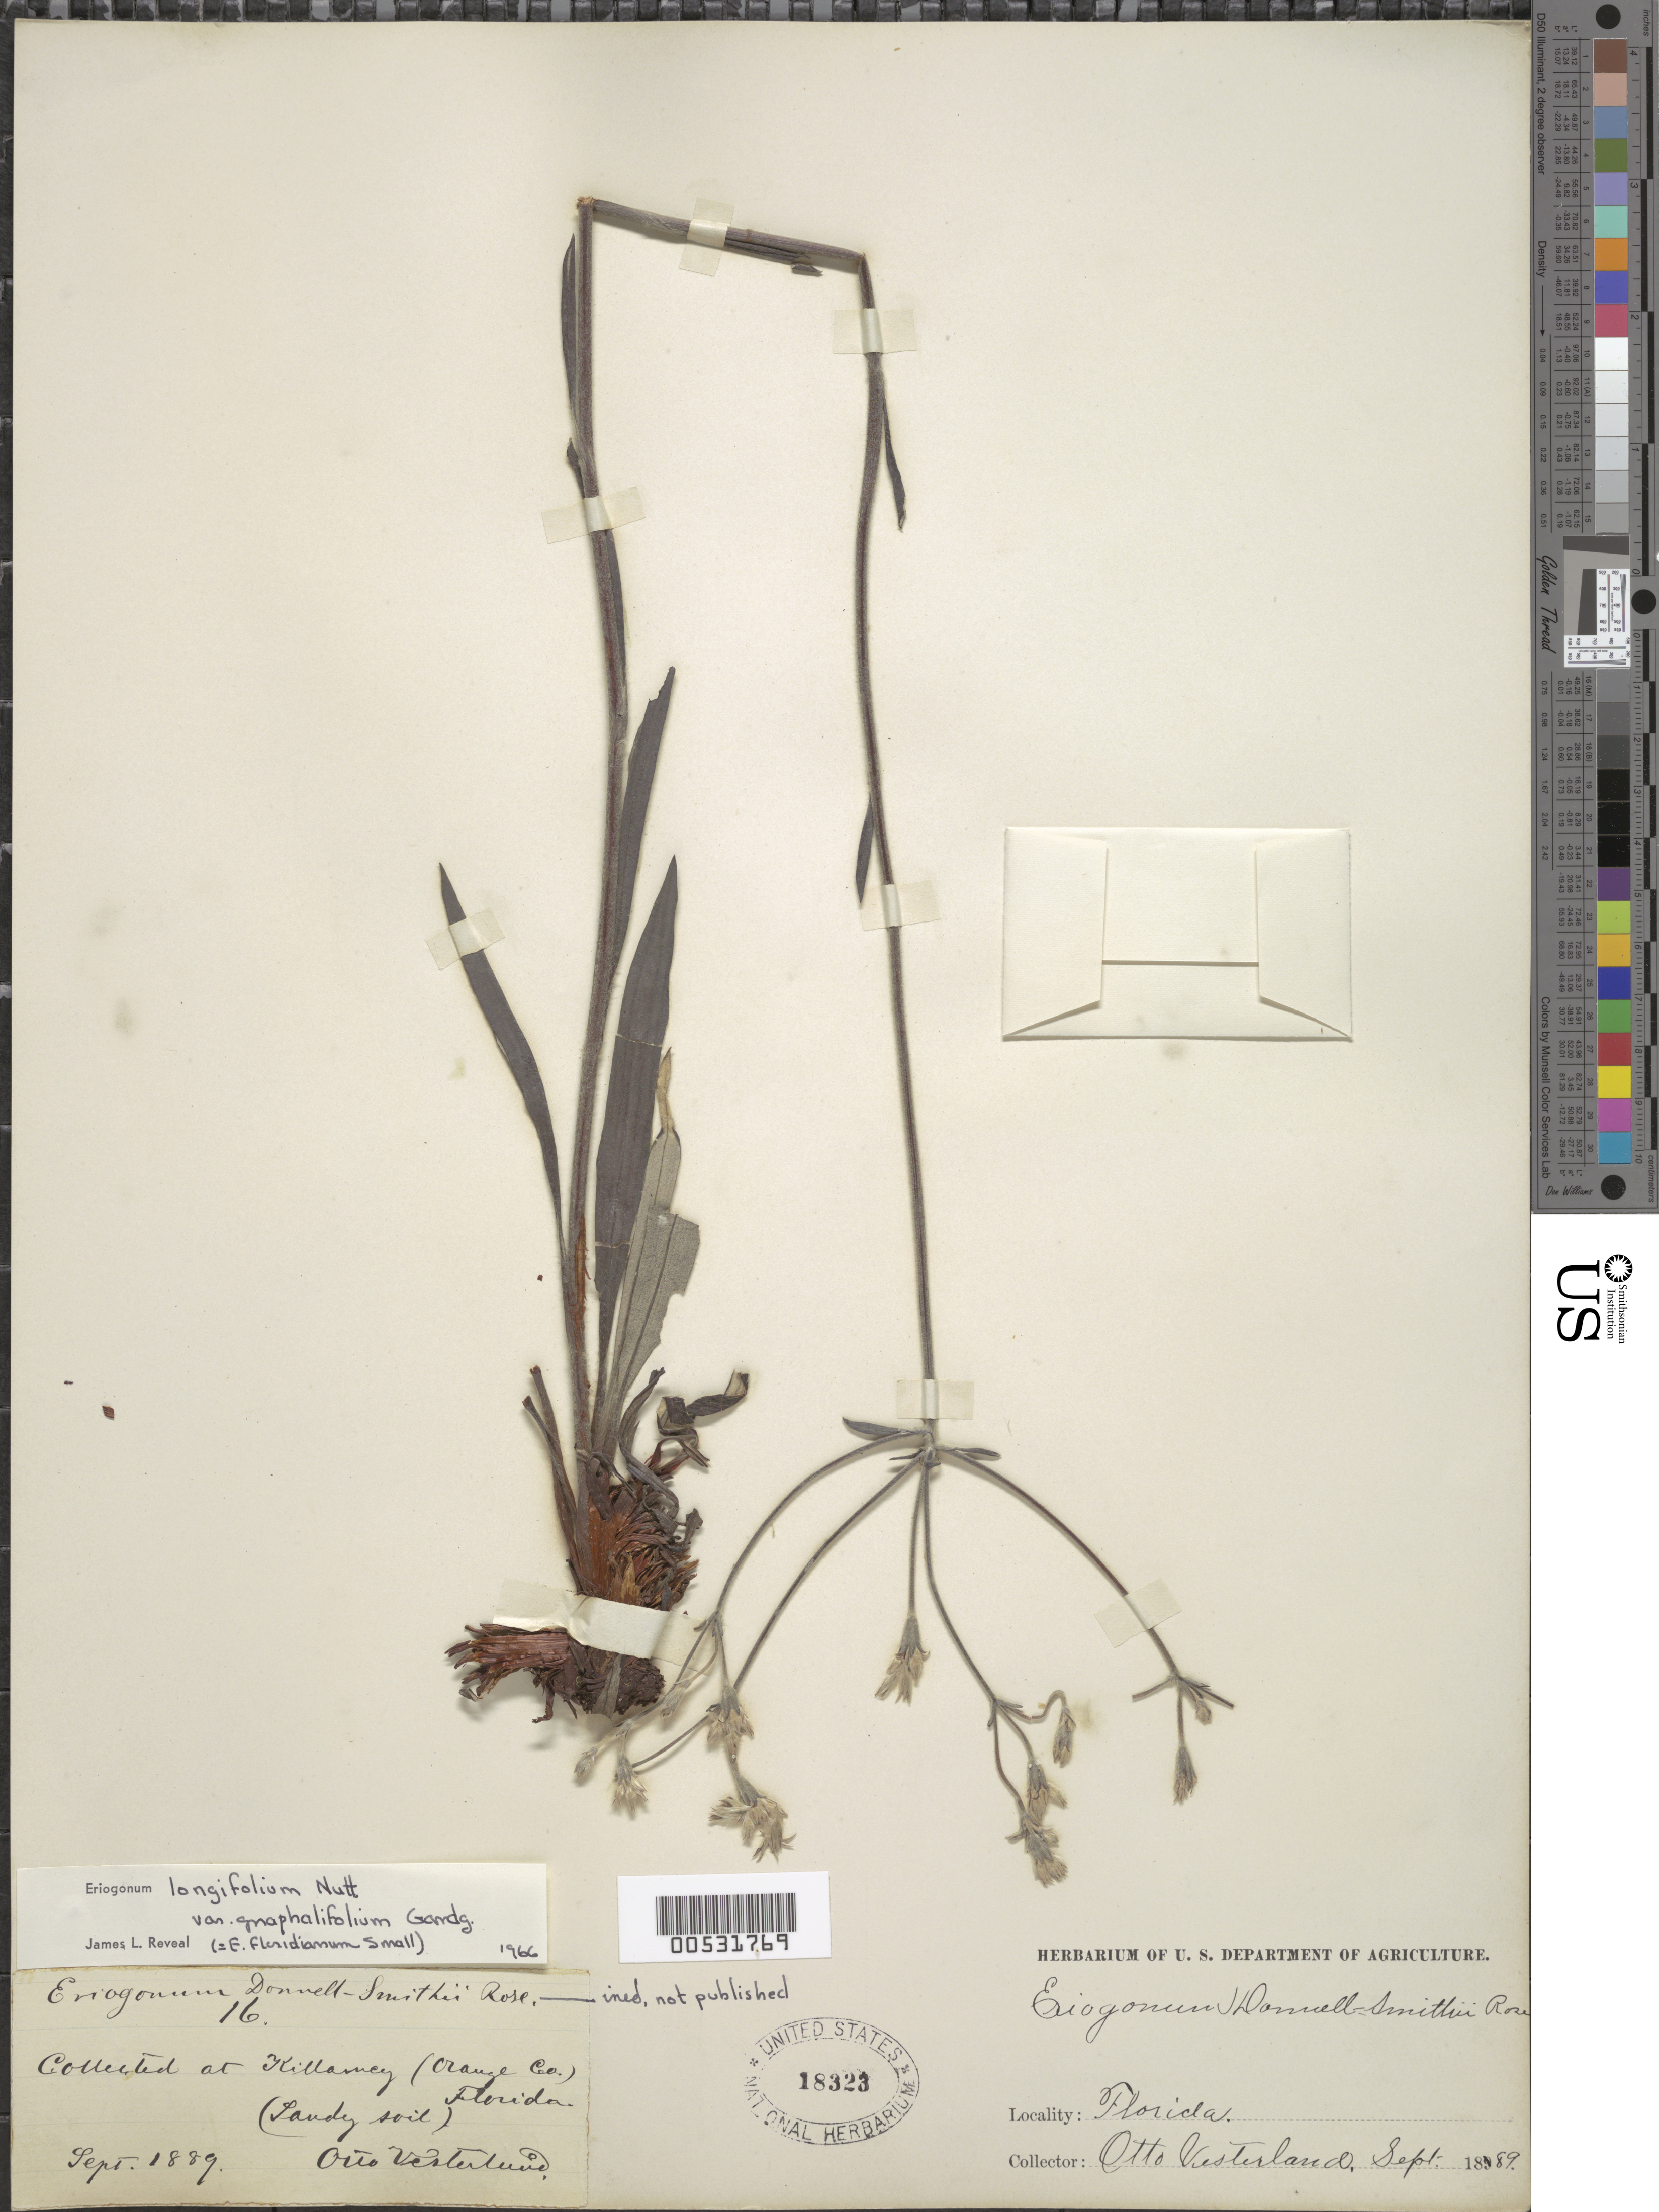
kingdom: Plantae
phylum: Tracheophyta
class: Magnoliopsida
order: Caryophyllales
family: Polygonaceae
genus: Eriogonum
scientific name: Eriogonum longifolium var. gnaphalifolium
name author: Gand.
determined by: Reveal, J. L.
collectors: O. Vesterland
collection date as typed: Sep 1889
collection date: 1889-09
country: United States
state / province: Florida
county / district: Orange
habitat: Sandy soil.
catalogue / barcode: US 18323